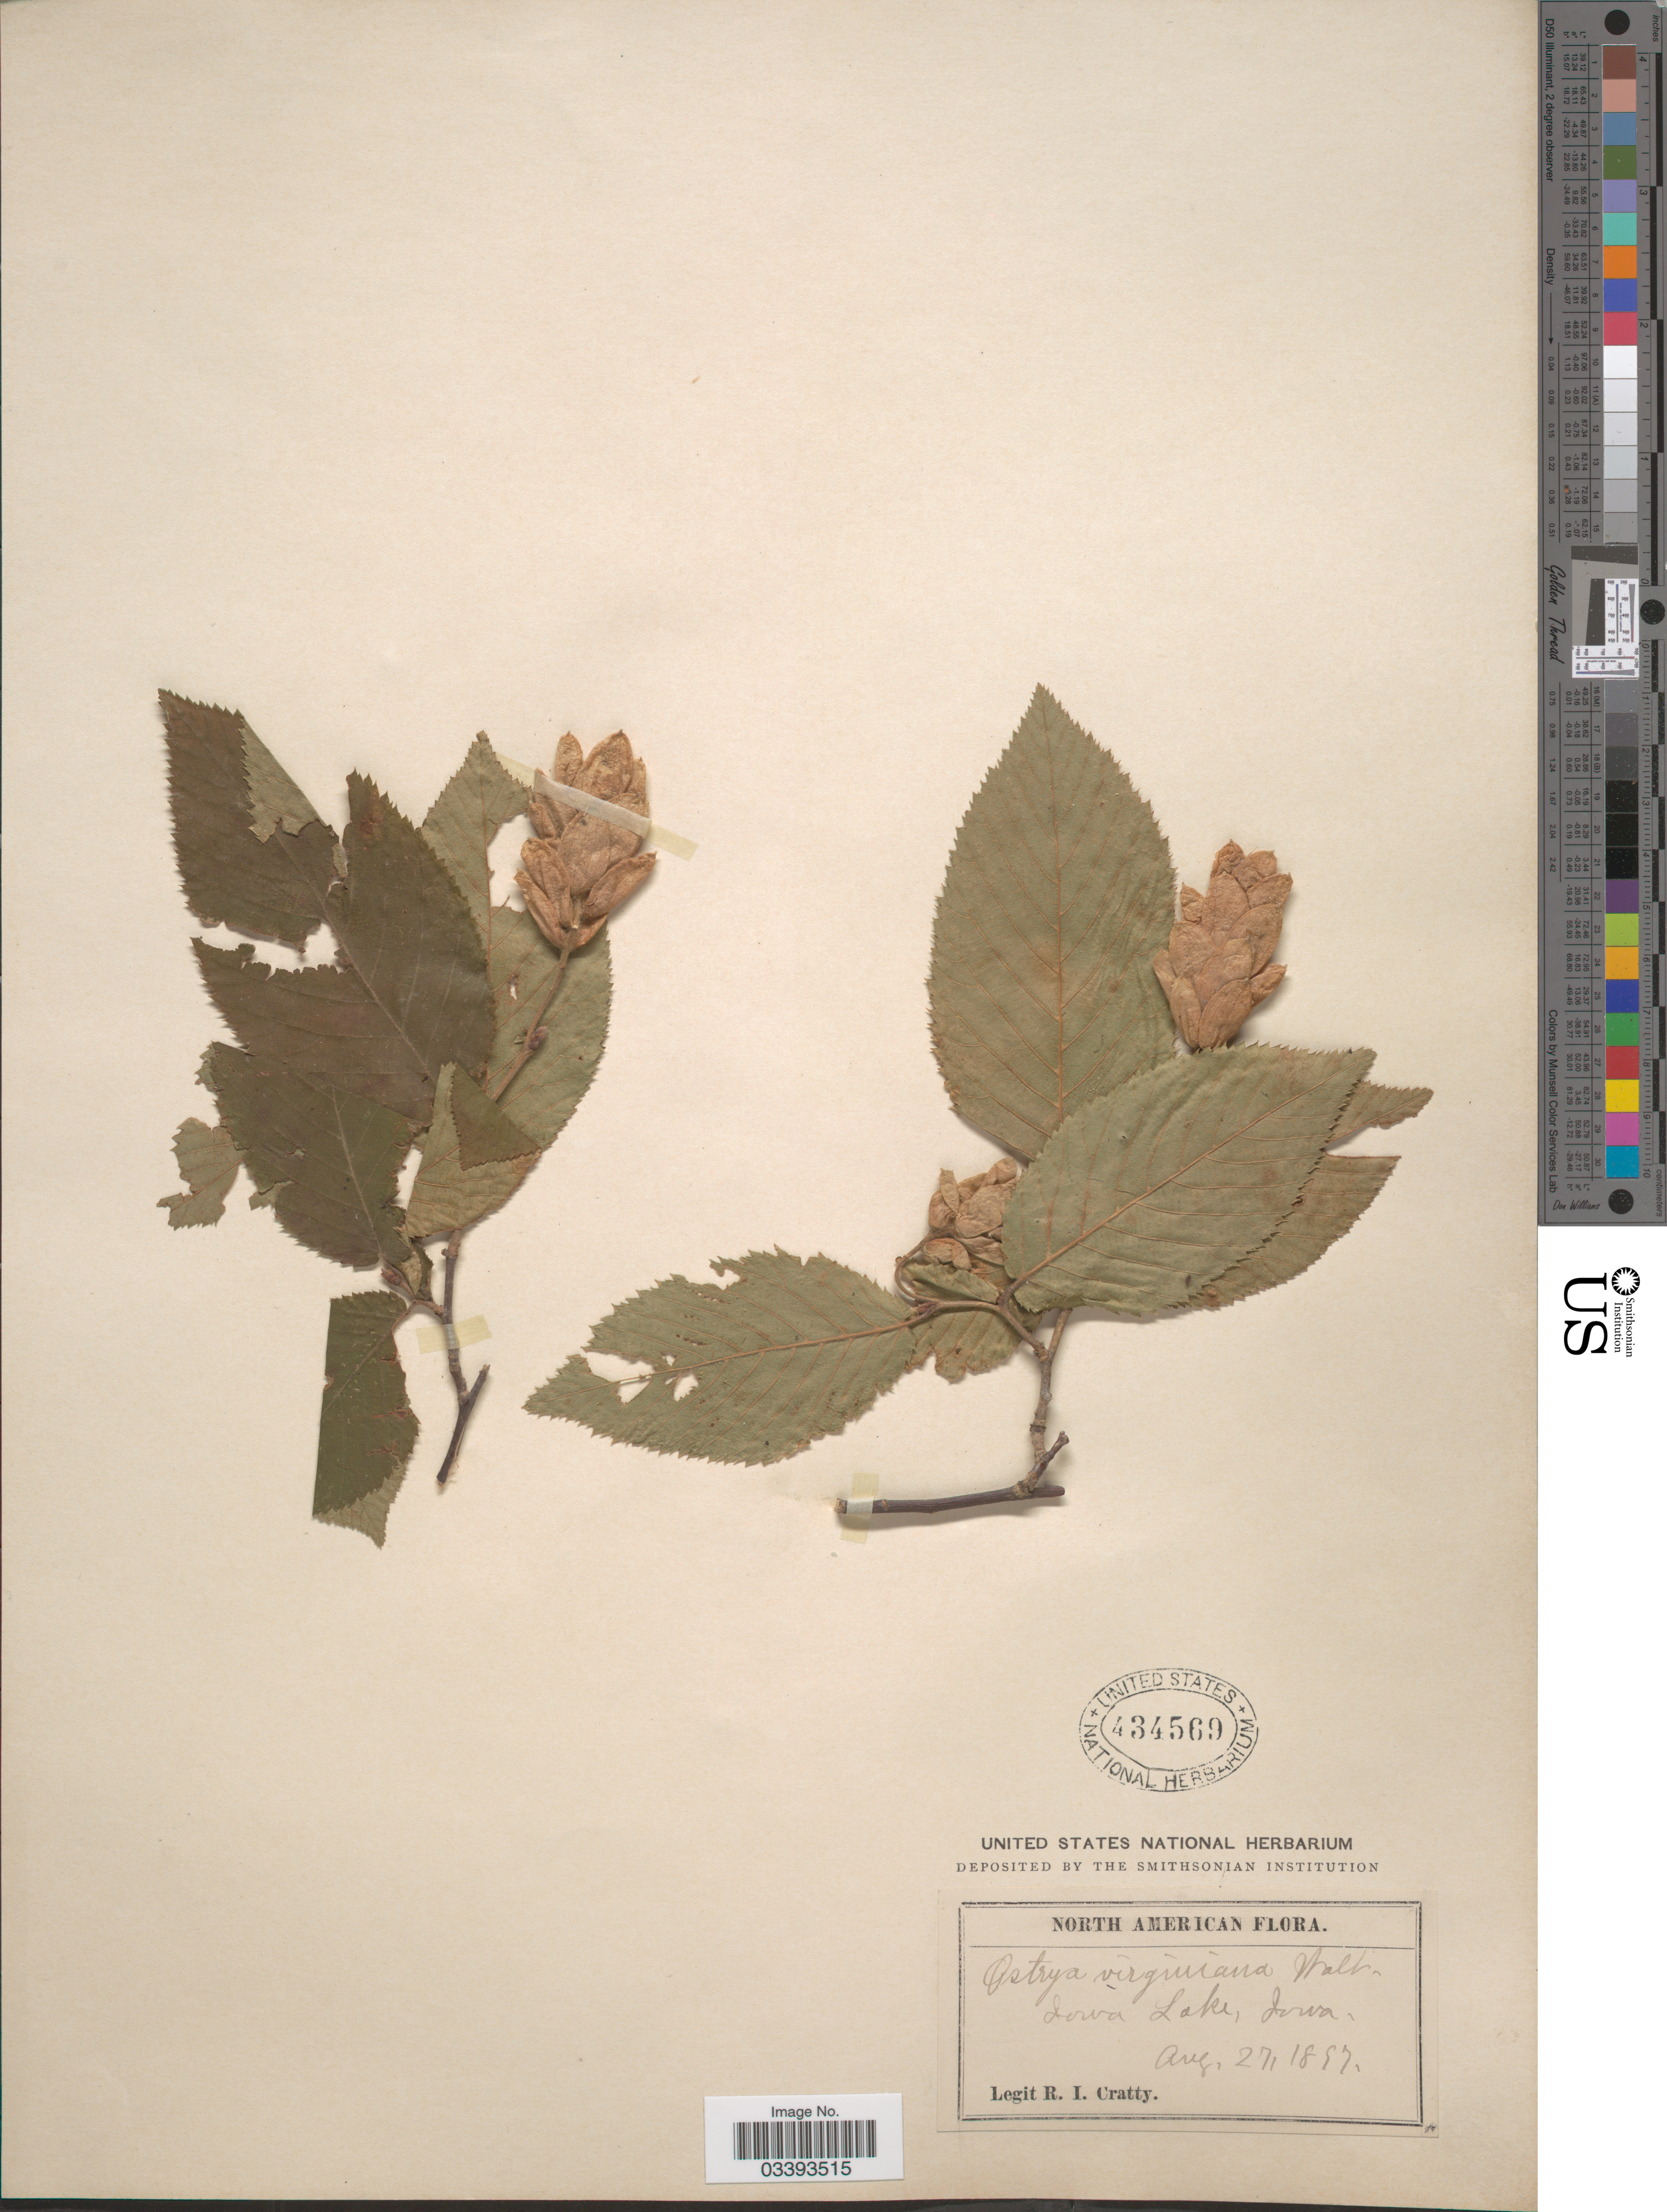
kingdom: Plantae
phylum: Tracheophyta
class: Magnoliopsida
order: Fagales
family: Betulaceae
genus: Ostrya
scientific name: Ostrya virginiana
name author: (Mill.) K. Koch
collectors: R. Cratty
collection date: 1897-08-27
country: United States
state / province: Iowa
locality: Iowa Lake.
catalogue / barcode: US 434569